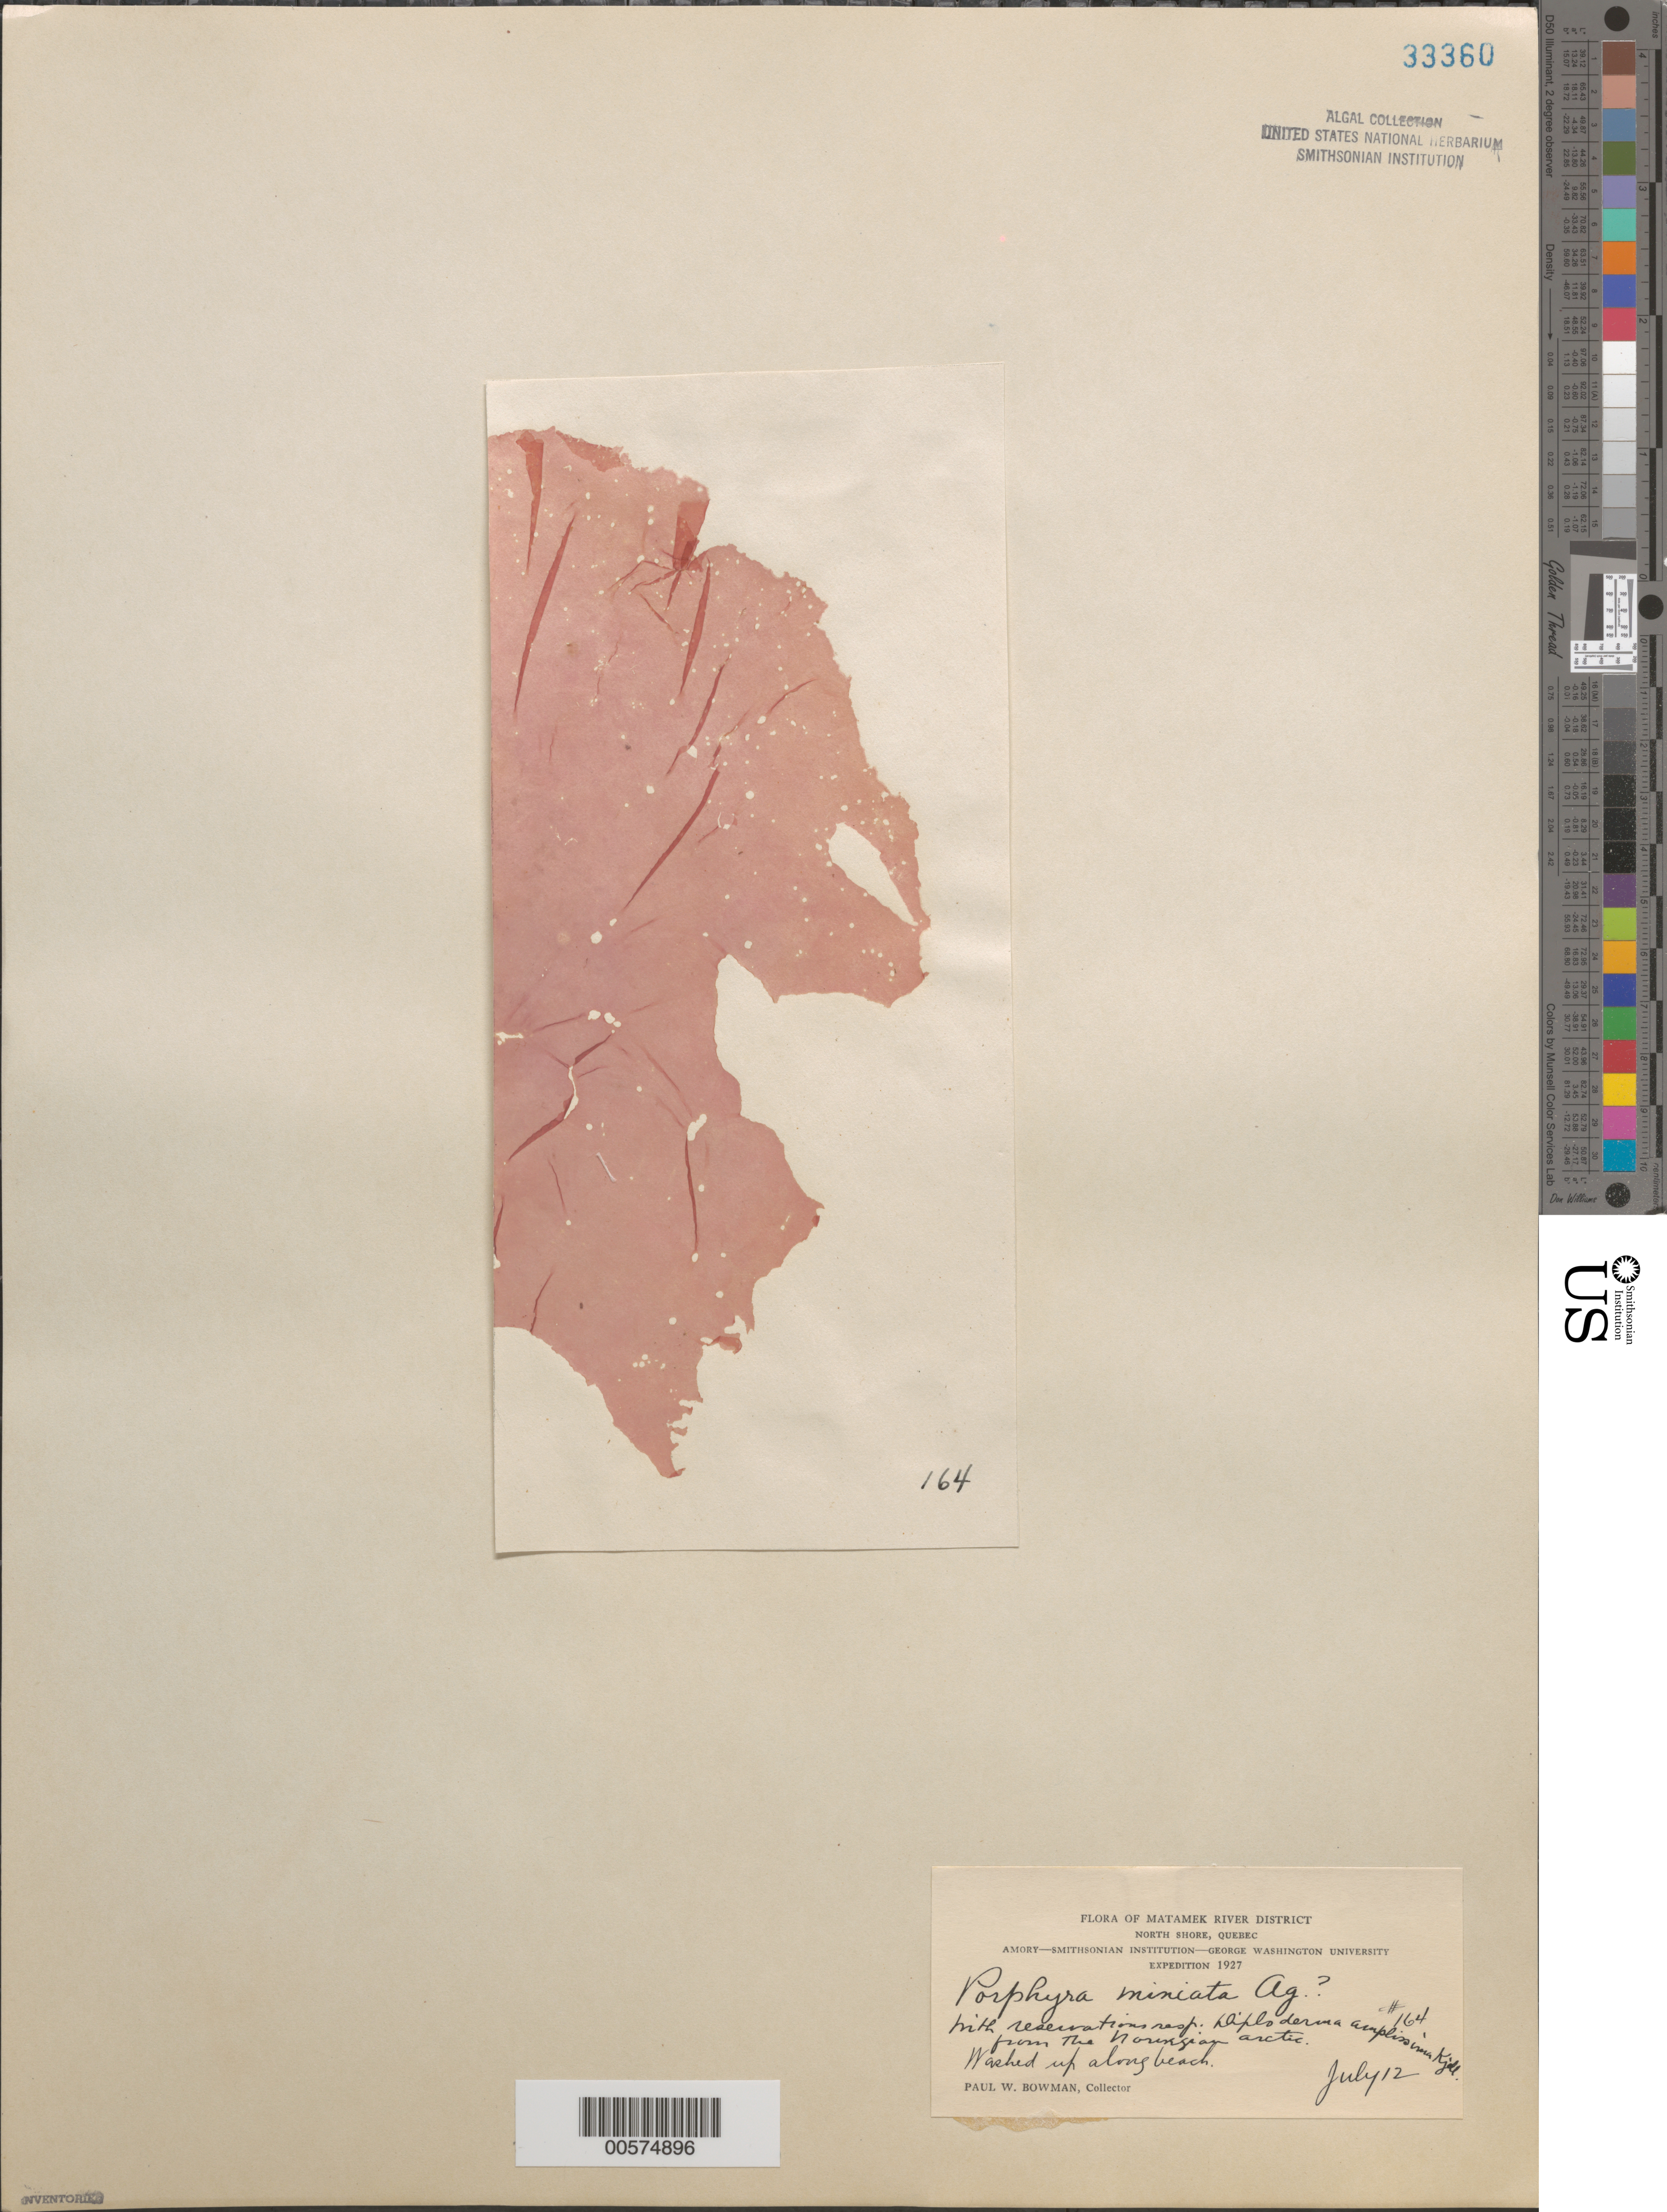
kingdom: Plantae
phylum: Rhodophyta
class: Bangiophyceae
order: Bangiales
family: Bangiaceae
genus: Wildemania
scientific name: Wildemania miniata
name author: (C. Agardh) Foslie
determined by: Algae name updating Project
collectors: P. Bowman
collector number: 164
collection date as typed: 12 Jul 1927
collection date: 1927-07-12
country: Canada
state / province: Quebec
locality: Matamek river district, north shore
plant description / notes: Amory-Smithsonian Institution-George Washington University Expedition, 1927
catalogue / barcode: US 33360